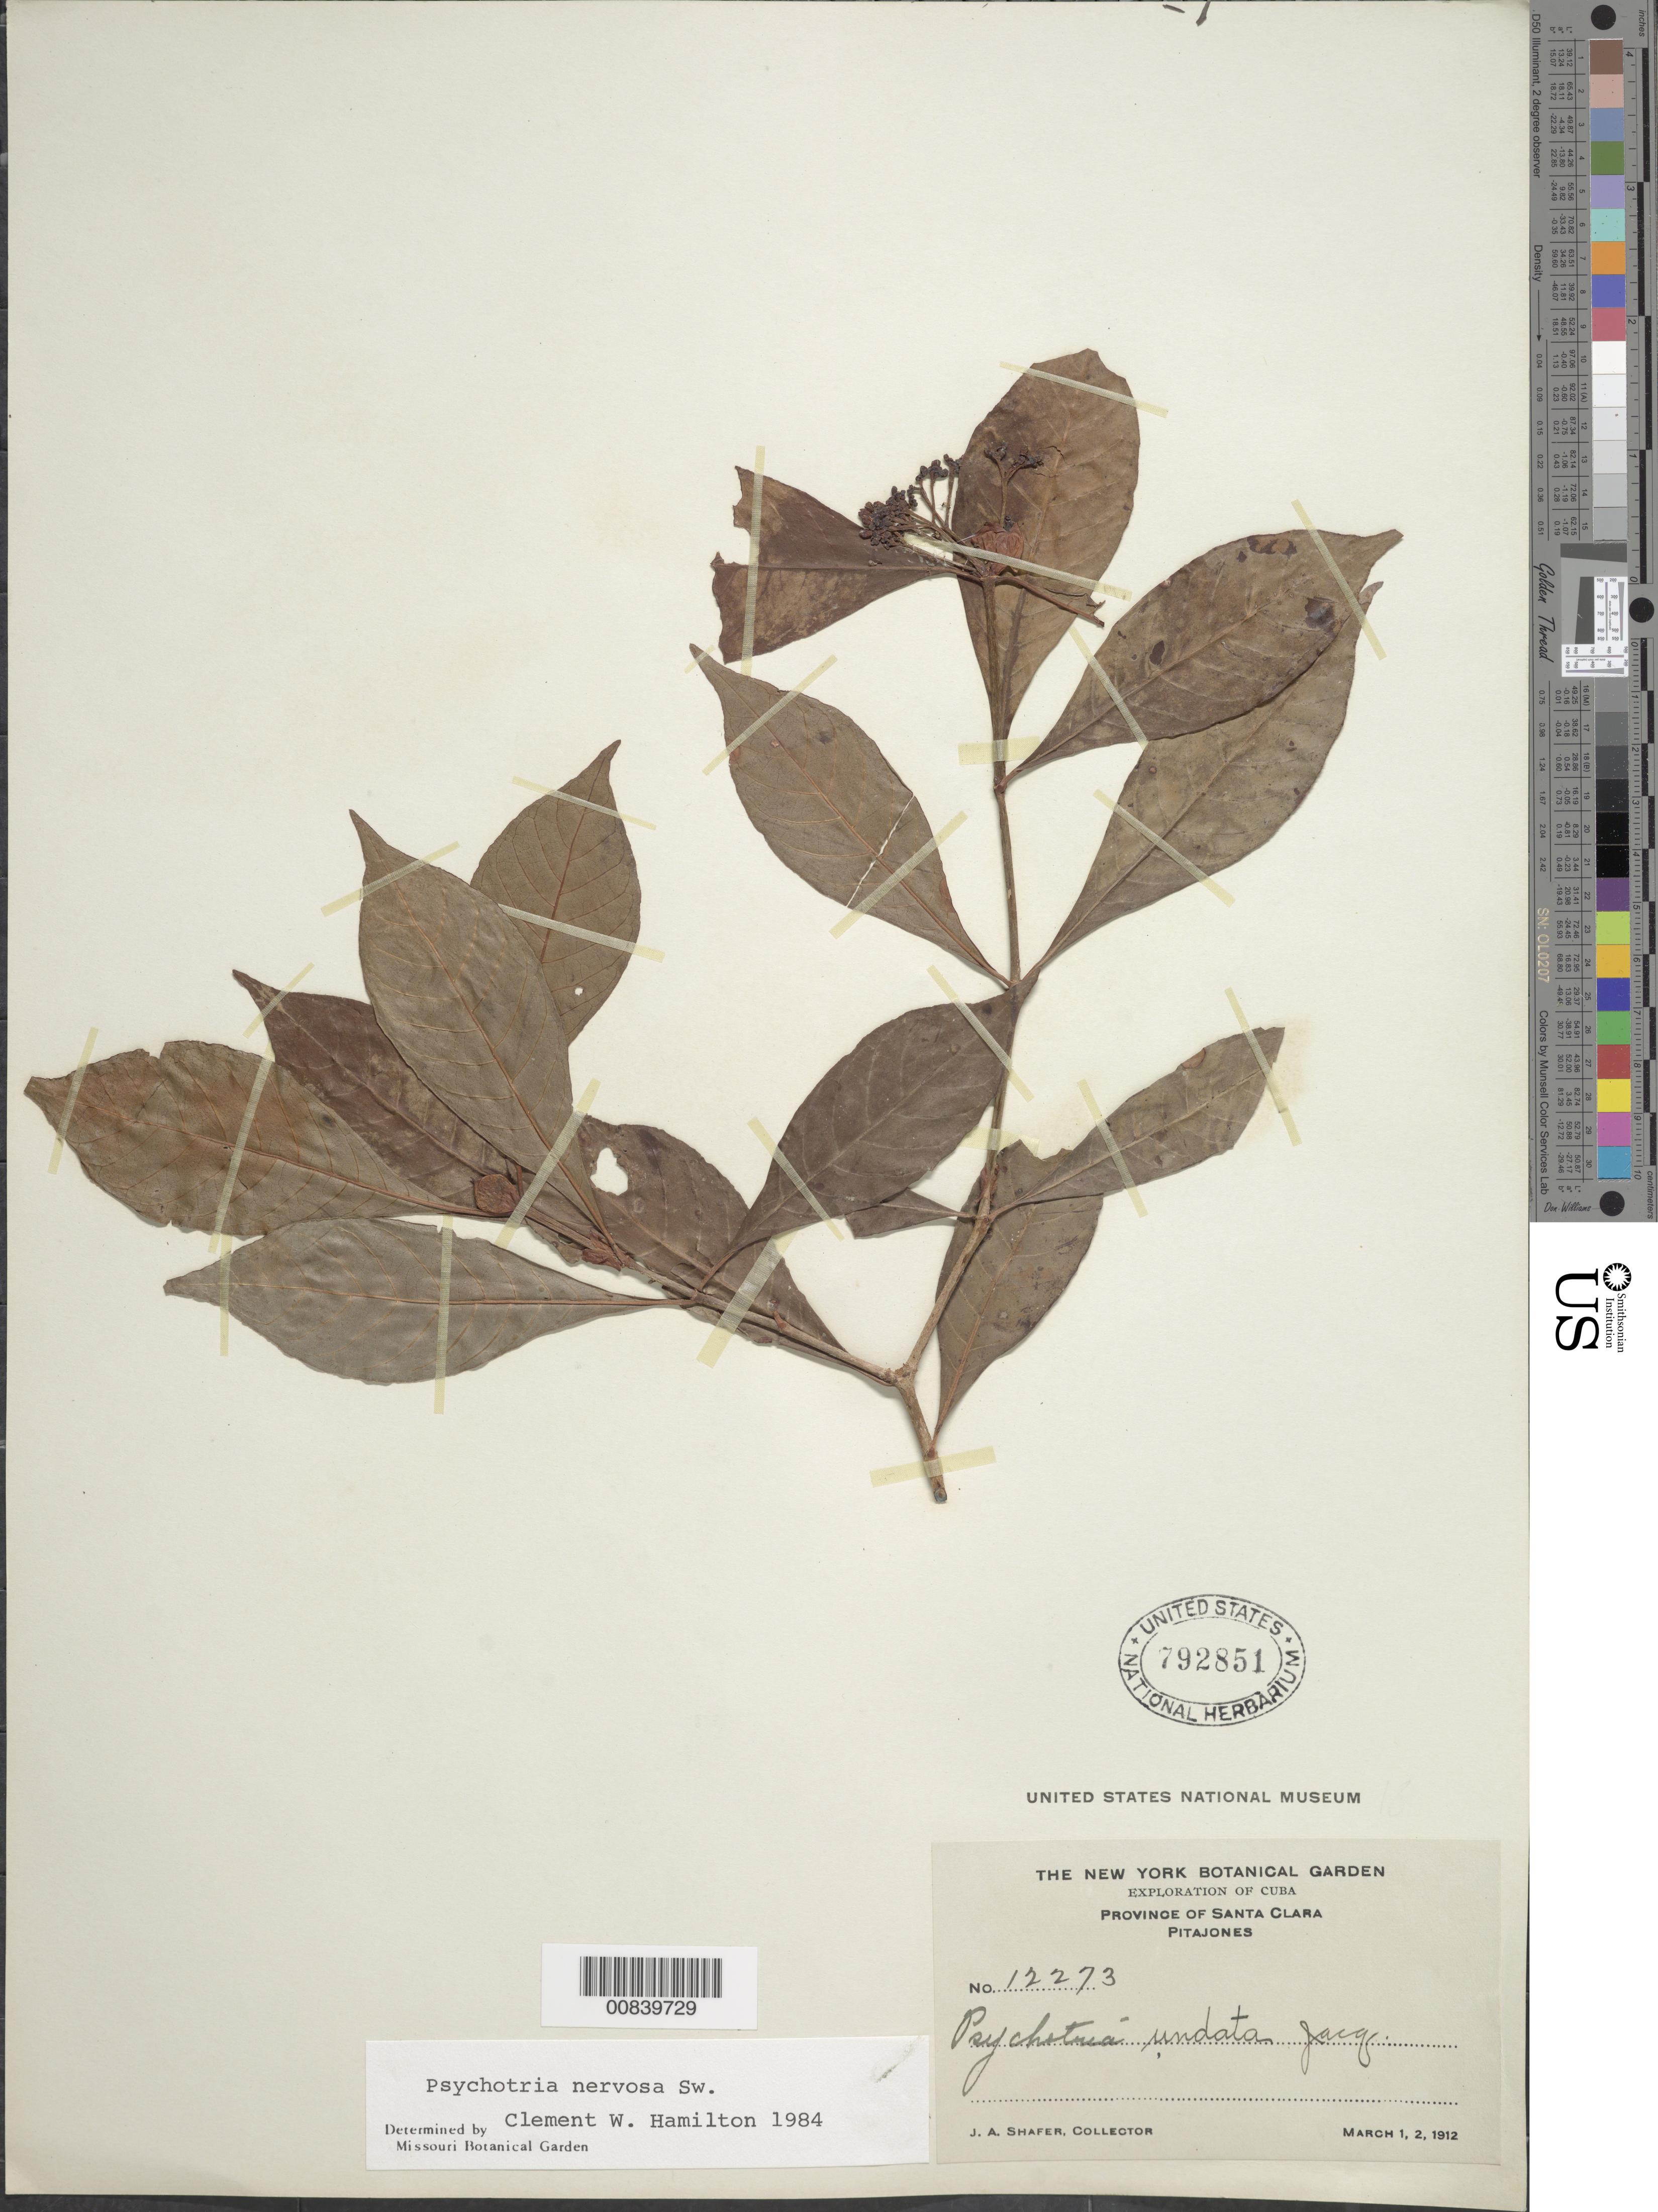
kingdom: Plantae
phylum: Tracheophyta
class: Magnoliopsida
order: Gentianales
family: Rubiaceae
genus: Psychotria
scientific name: Psychotria nervosa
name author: Sw.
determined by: Hamilton, C. W.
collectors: J. A. Shafer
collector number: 12273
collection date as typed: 01 Mar 1912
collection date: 1912-03-01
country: Cuba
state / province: Las Villas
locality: Pitajones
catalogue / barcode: US 792851